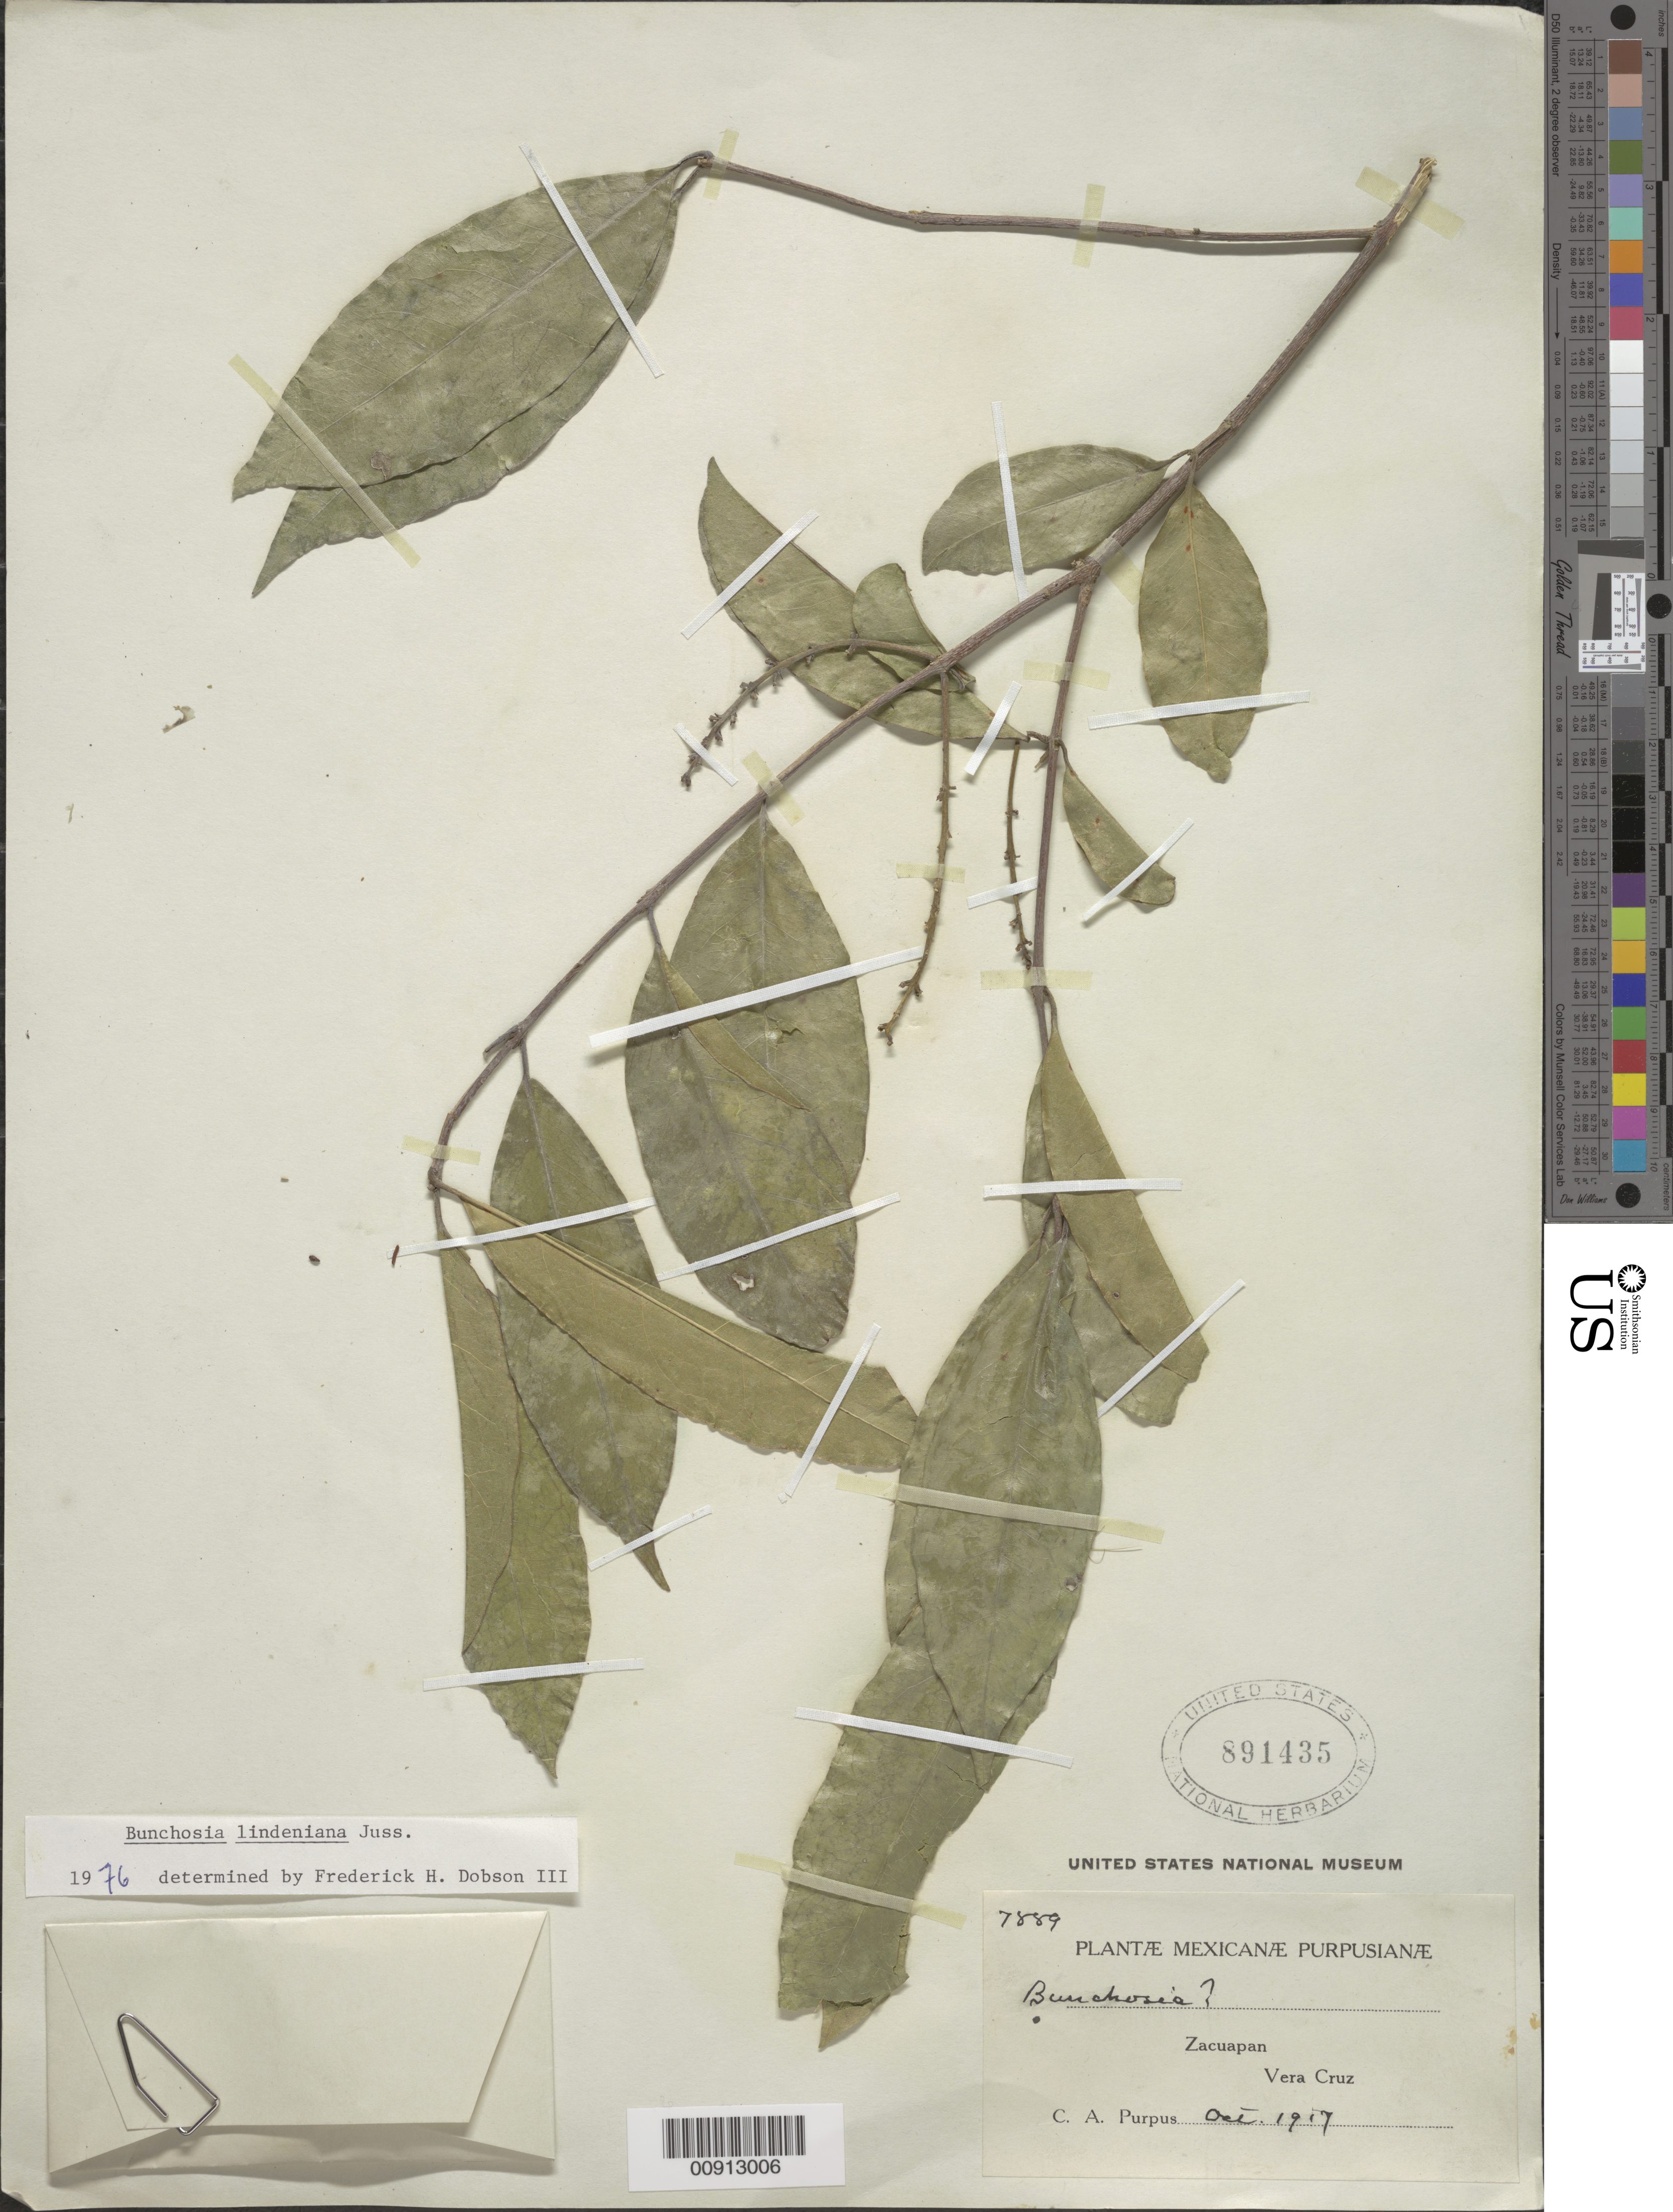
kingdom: Plantae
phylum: Tracheophyta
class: Magnoliopsida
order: Malpighiales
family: Malpighiaceae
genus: Bunchosia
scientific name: Bunchosia lindeniana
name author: A. Juss.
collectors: C. A. Purpus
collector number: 7889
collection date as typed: Oct 1917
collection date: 1917-10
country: Mexico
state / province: Veracruz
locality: Zacuapan, Veracruz.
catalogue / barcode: US 891435